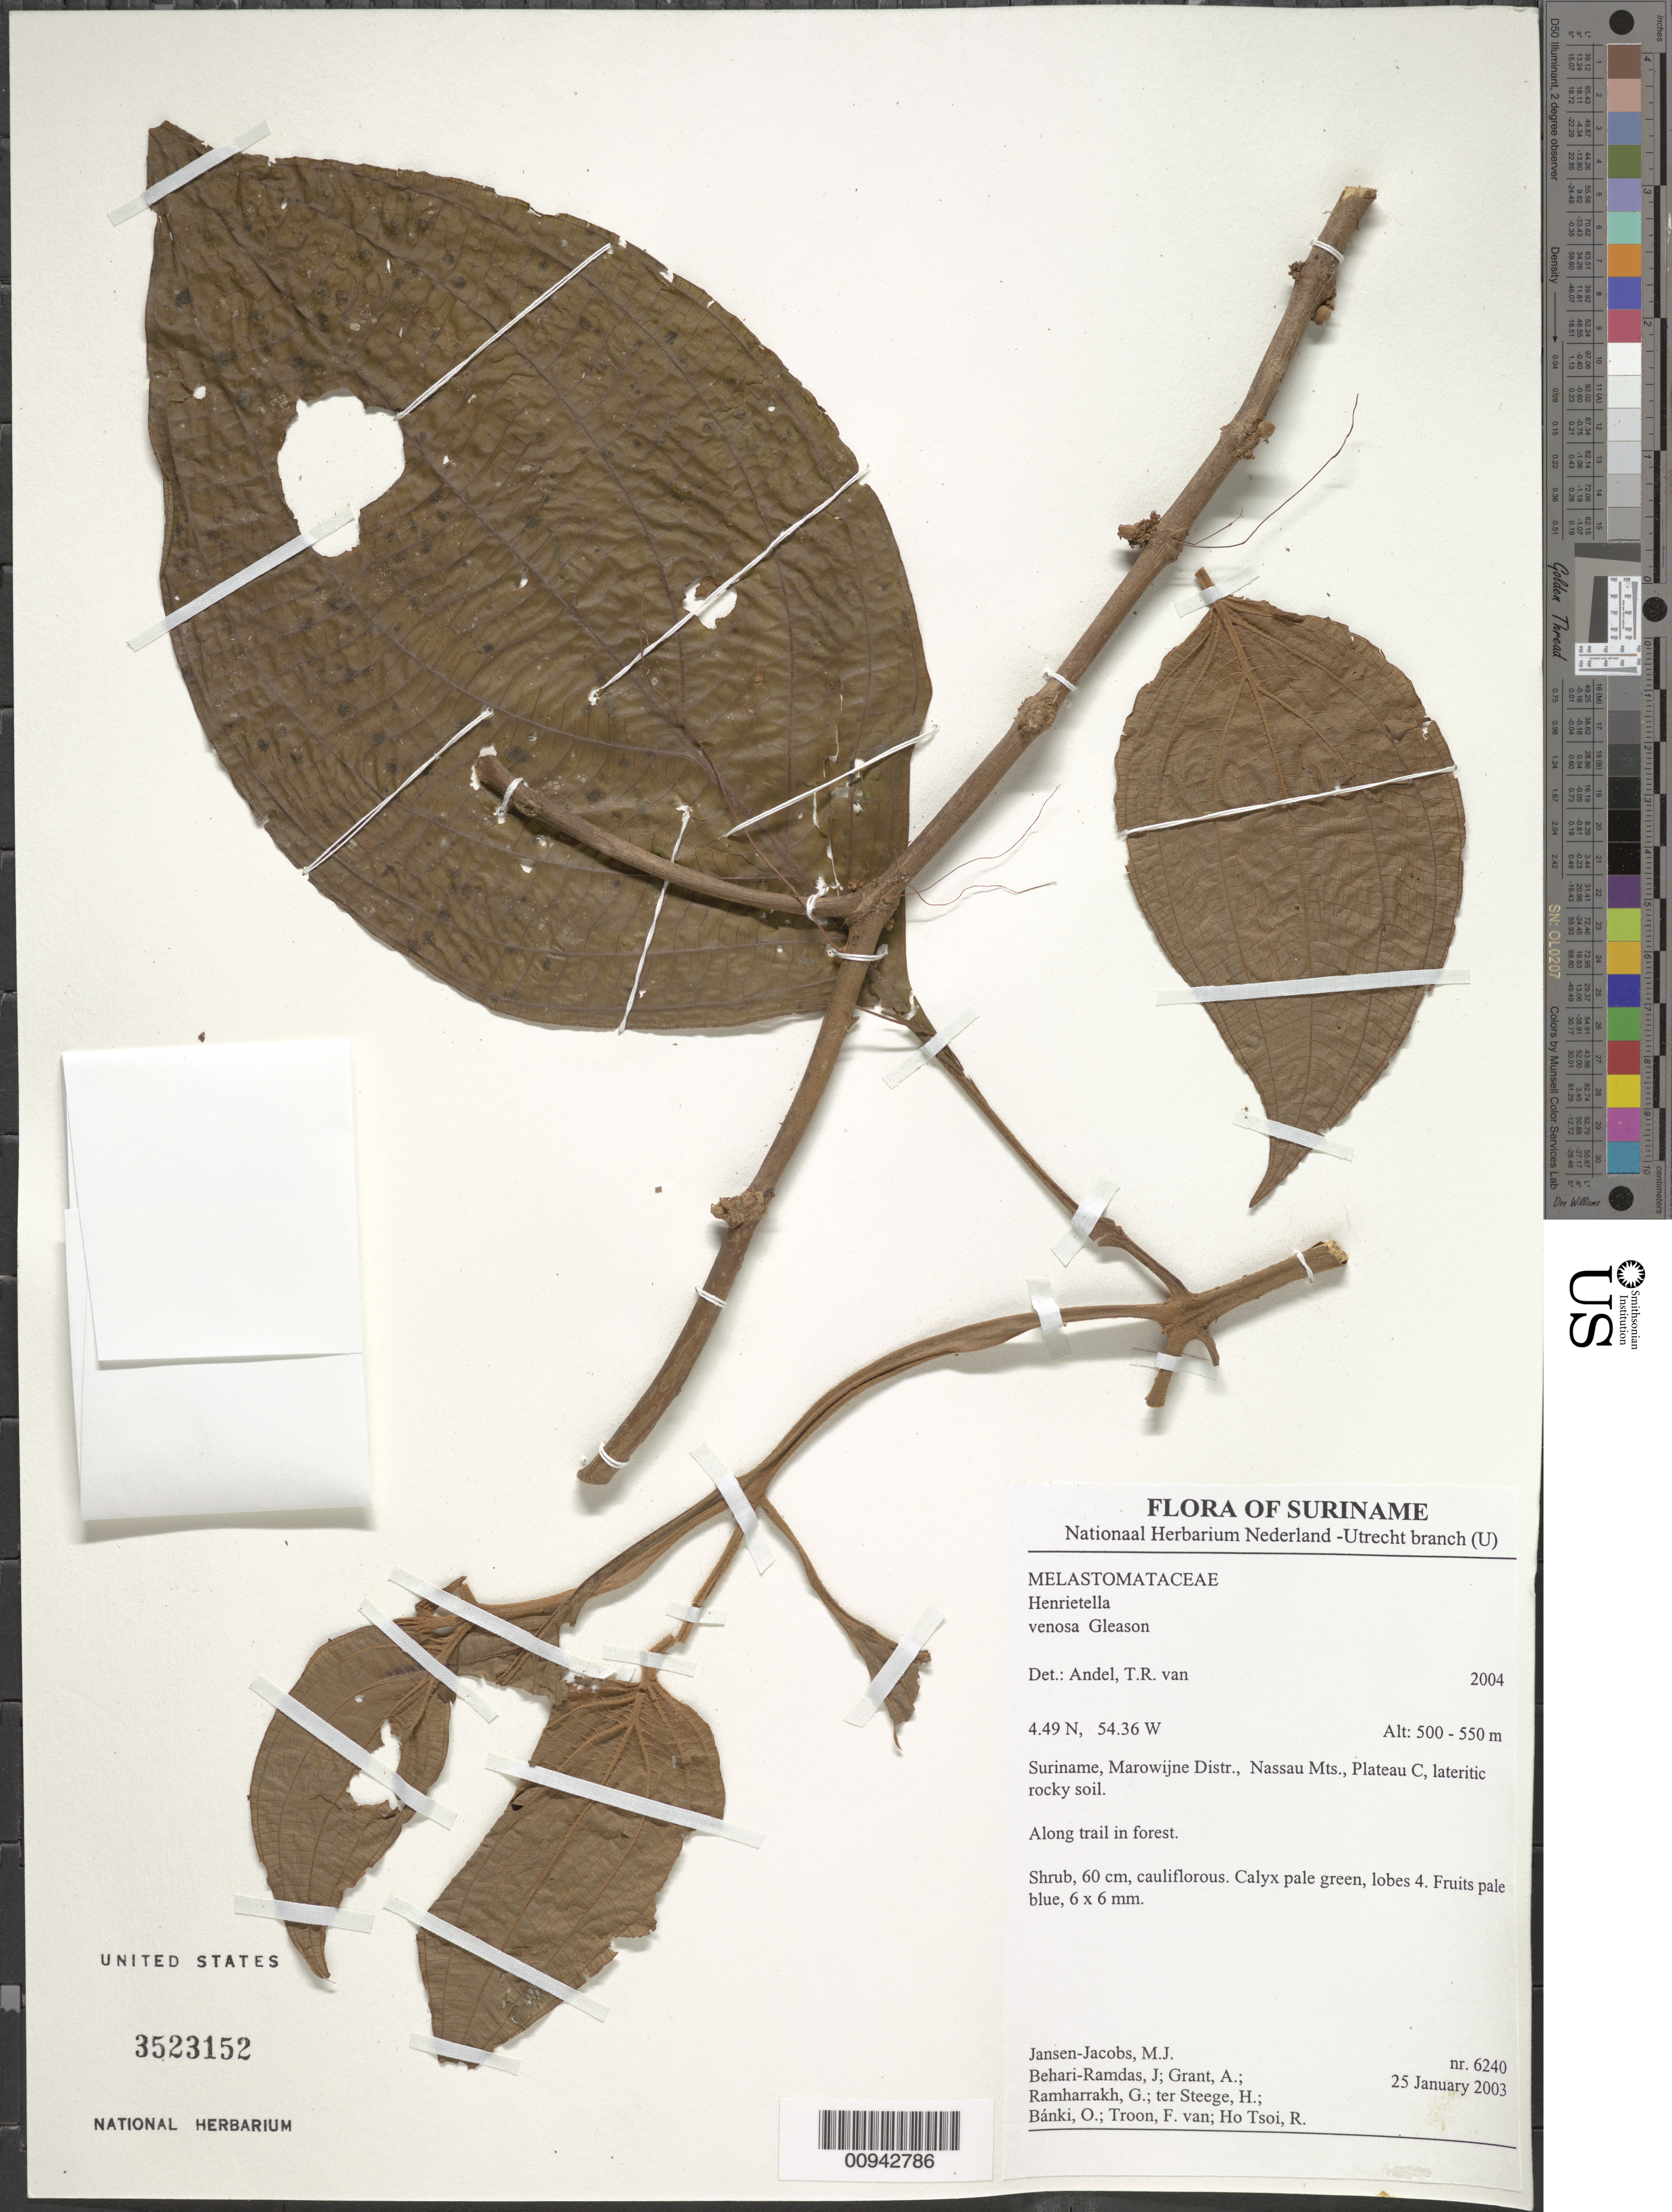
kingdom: Plantae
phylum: Tracheophyta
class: Magnoliopsida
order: Myrtales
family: Melastomataceae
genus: Miconia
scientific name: Miconia venosa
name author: (Gleason) Michelang.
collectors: M. J. Jansen-Jacobs, J. Behari-Ramdas, A. Grant, G. Ramharrakh, H. ter Steege, O. Bánki, F. Van Troon & R. Ho Tsoi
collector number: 6240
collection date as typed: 25-Jan-03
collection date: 2003-01-25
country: Suriname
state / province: Marowijne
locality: Nassau Mts., Plateau C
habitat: Lateritic rocky soil. Along trail in forest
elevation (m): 500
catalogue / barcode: US 3523152